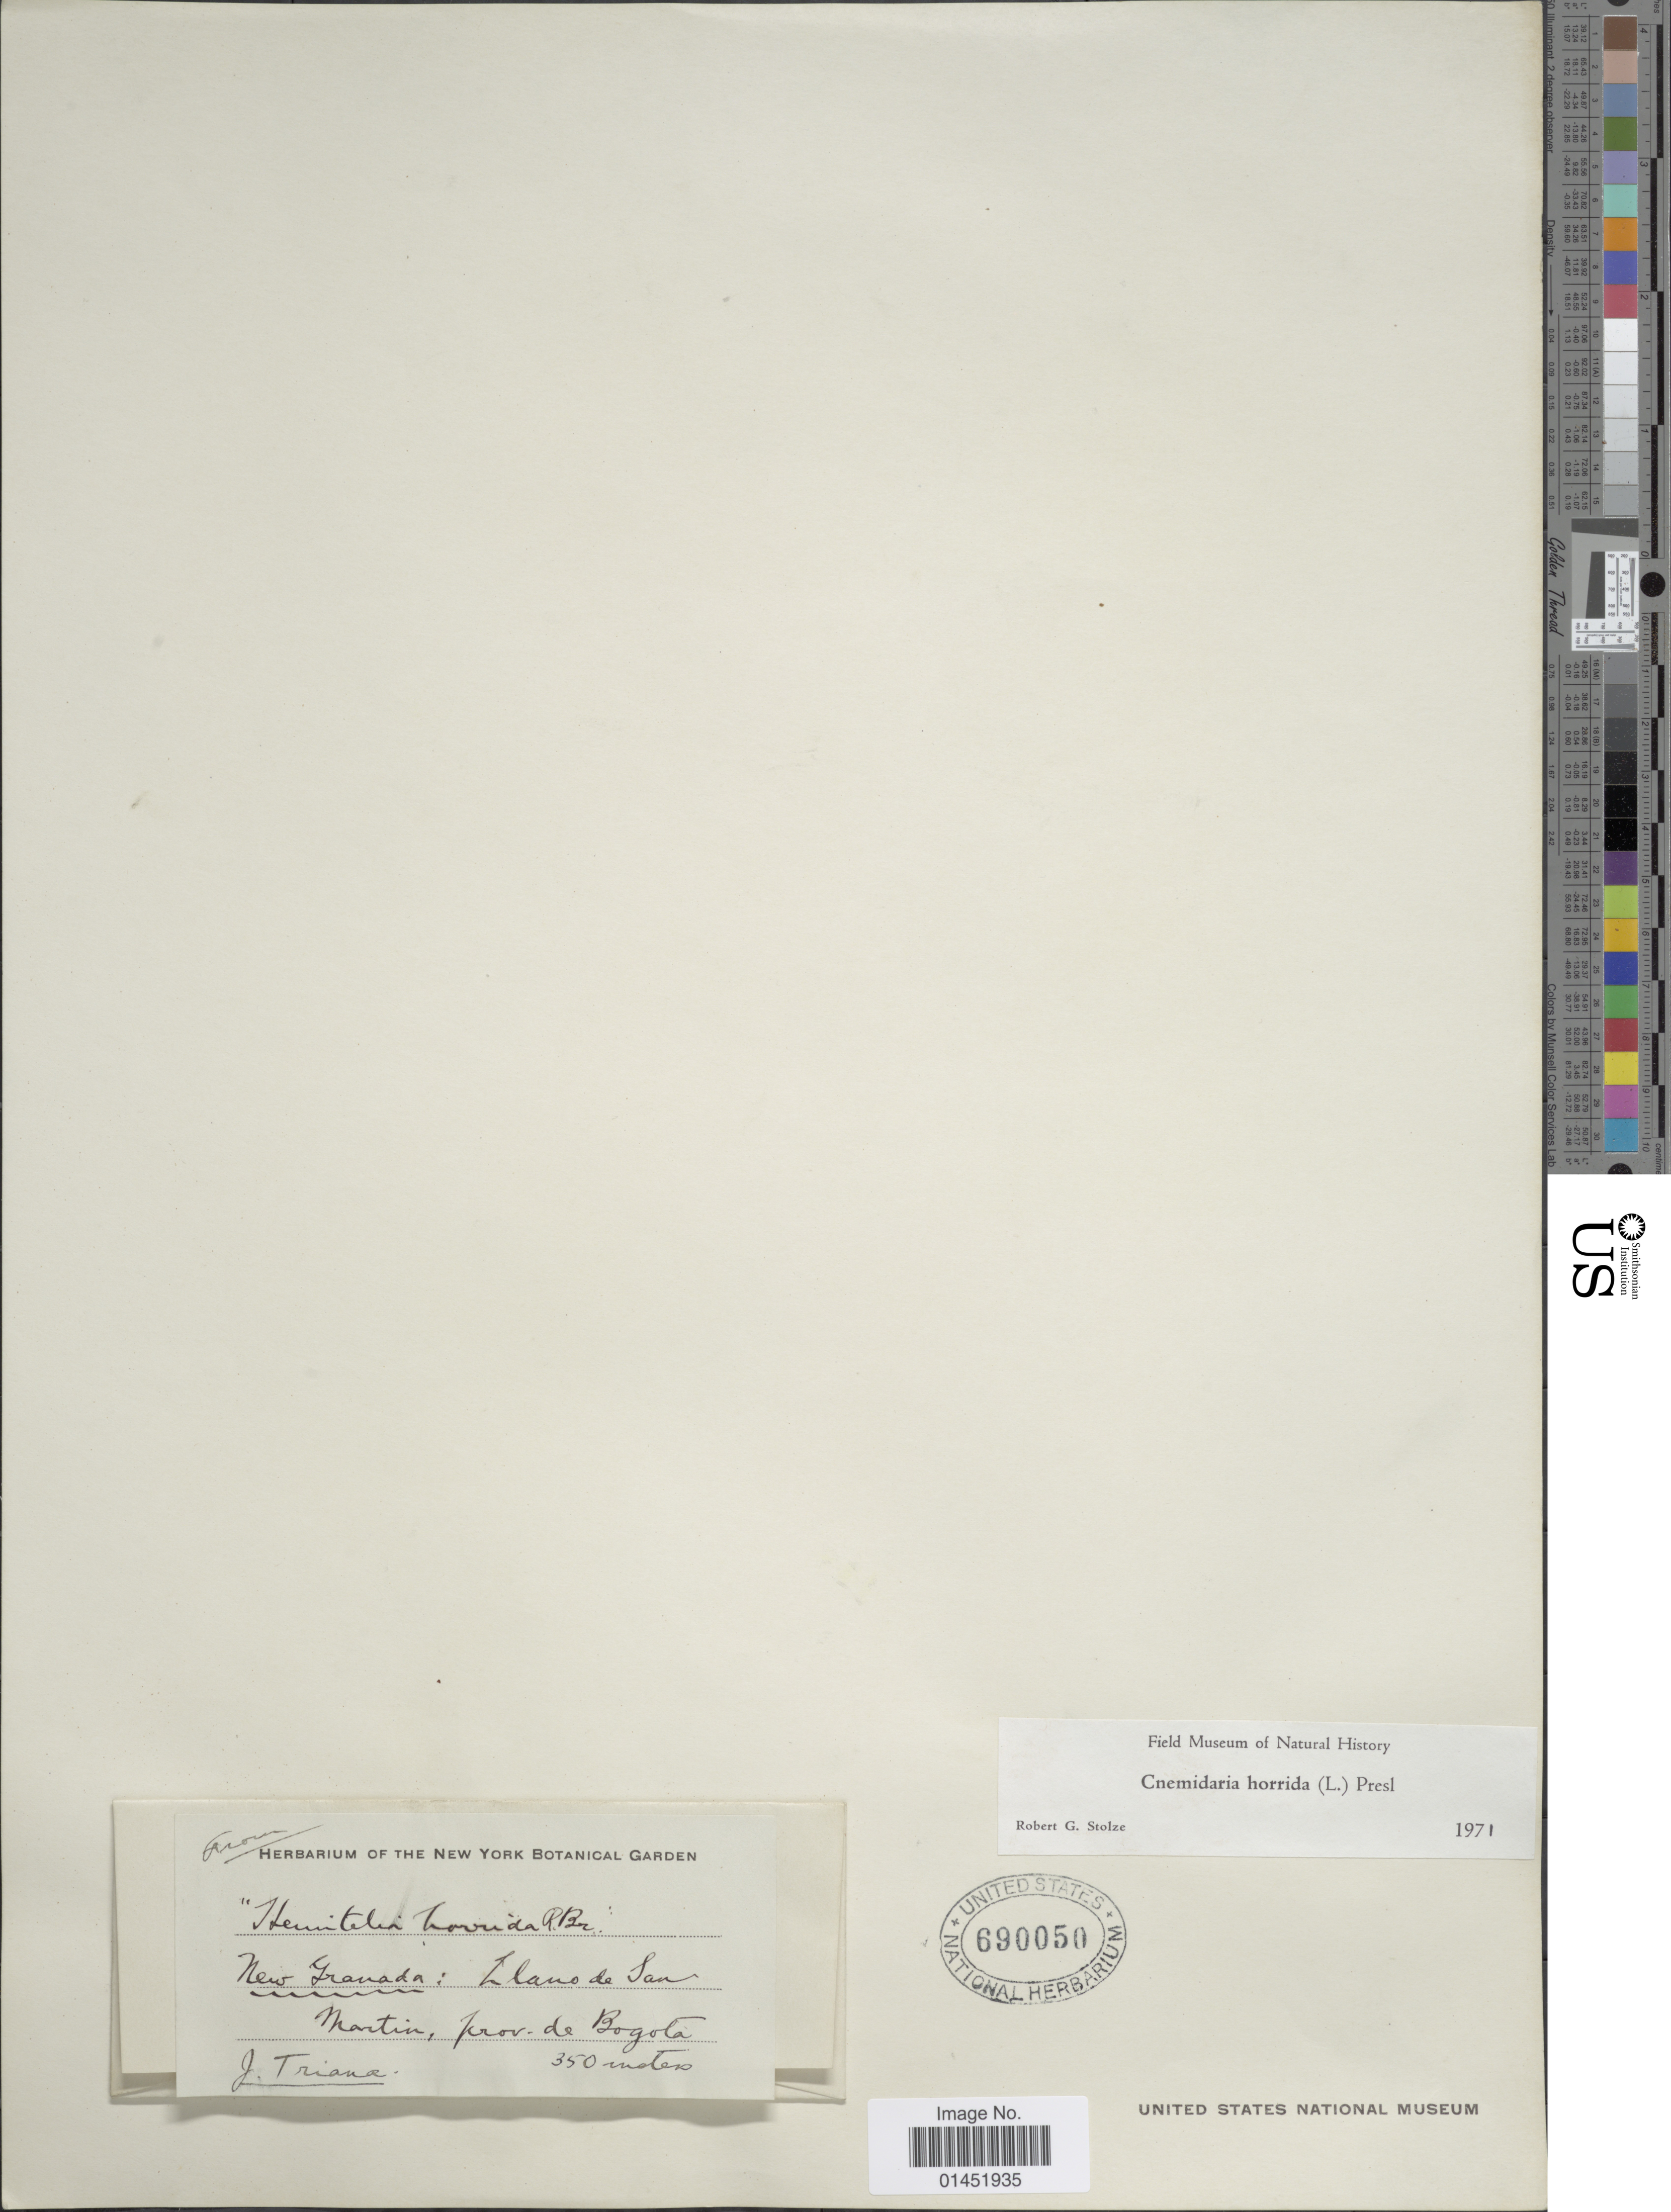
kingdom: Plantae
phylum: Tracheophyta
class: Polypodiopsida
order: Cyatheales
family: Cyatheaceae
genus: Cyathea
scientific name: Cyathea horrida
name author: (L.) Sm.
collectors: J. Triana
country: Peru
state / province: San Martín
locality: New Granada: Llano de San Martin, prov. de Bogota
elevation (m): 350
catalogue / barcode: US 690050